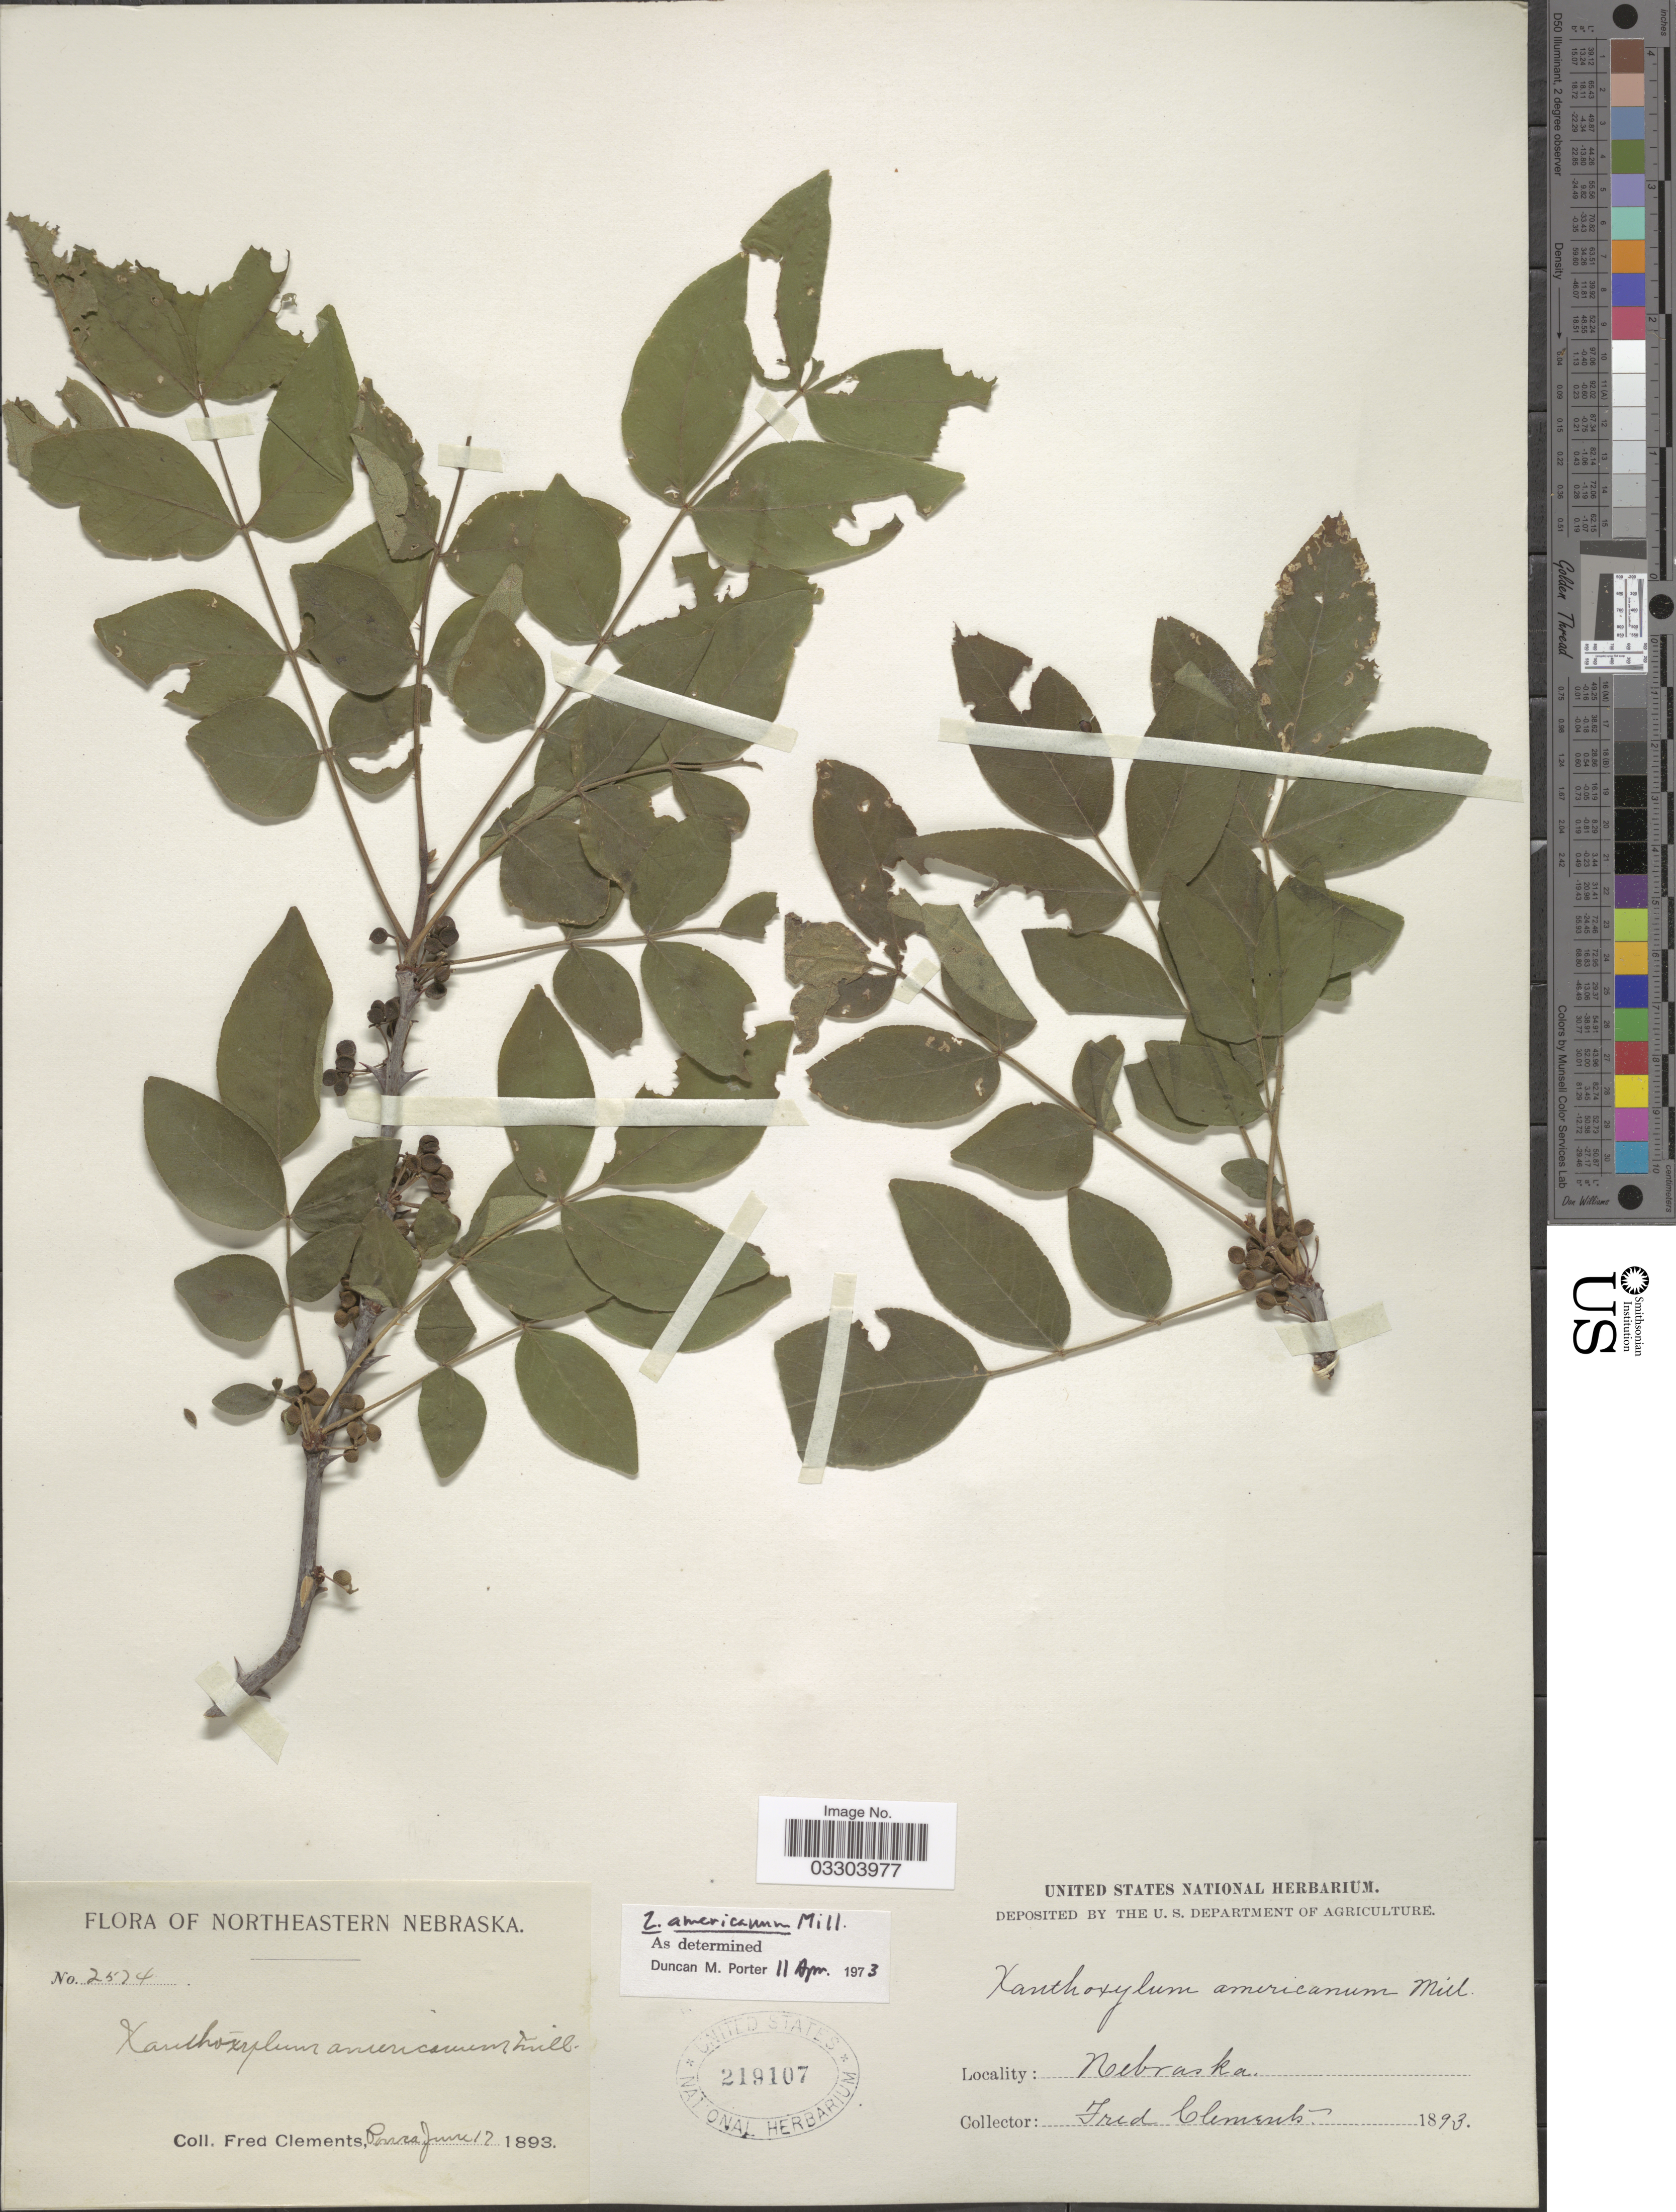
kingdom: Plantae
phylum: Tracheophyta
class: Magnoliopsida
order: Sapindales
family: Rutaceae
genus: Zanthoxylum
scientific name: Zanthoxylum americanum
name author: Mill.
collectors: F. Clements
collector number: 2574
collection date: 1893-06-12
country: United States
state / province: Nebraska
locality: Northeastern Nebraska. Ponca.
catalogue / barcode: US 219107